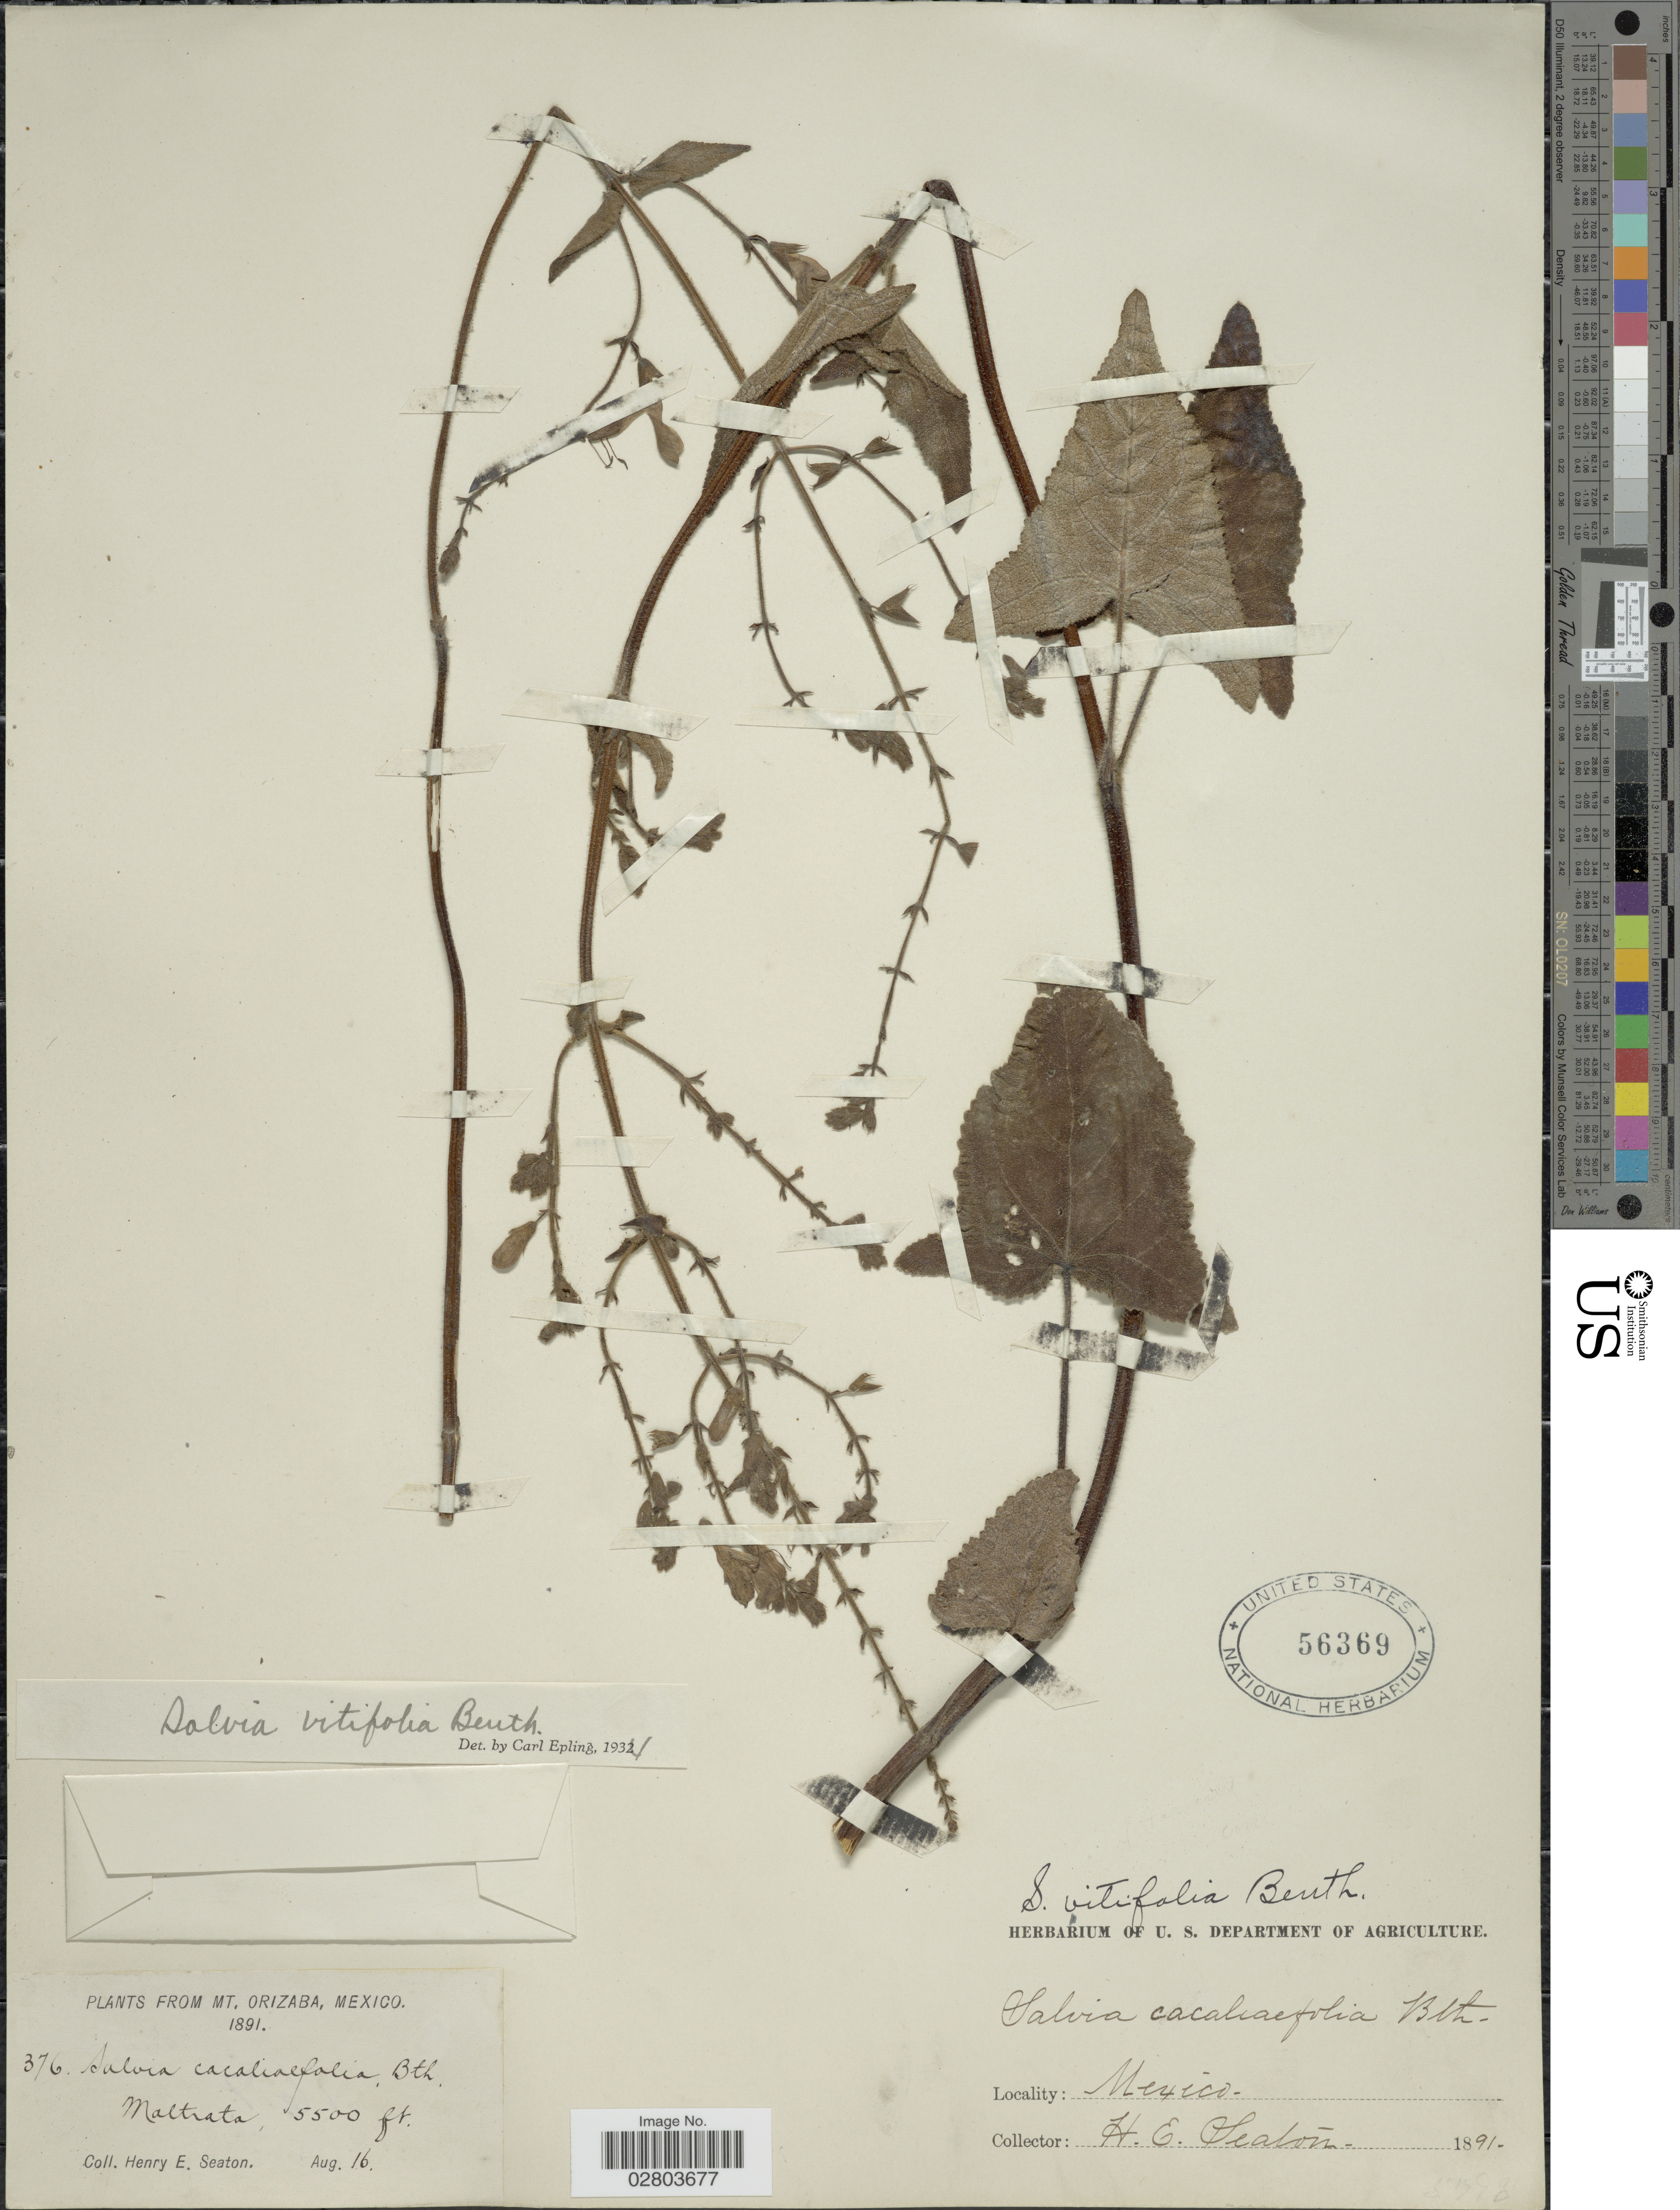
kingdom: Plantae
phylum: Tracheophyta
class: Magnoliopsida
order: Lamiales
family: Lamiaceae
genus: Salvia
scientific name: Salvia vitifolia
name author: Benth.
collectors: H. E. Seaton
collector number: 376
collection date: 1891-08-16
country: Mexico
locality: Mt. Orizaba. Maltrata.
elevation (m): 1676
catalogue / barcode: US 56369